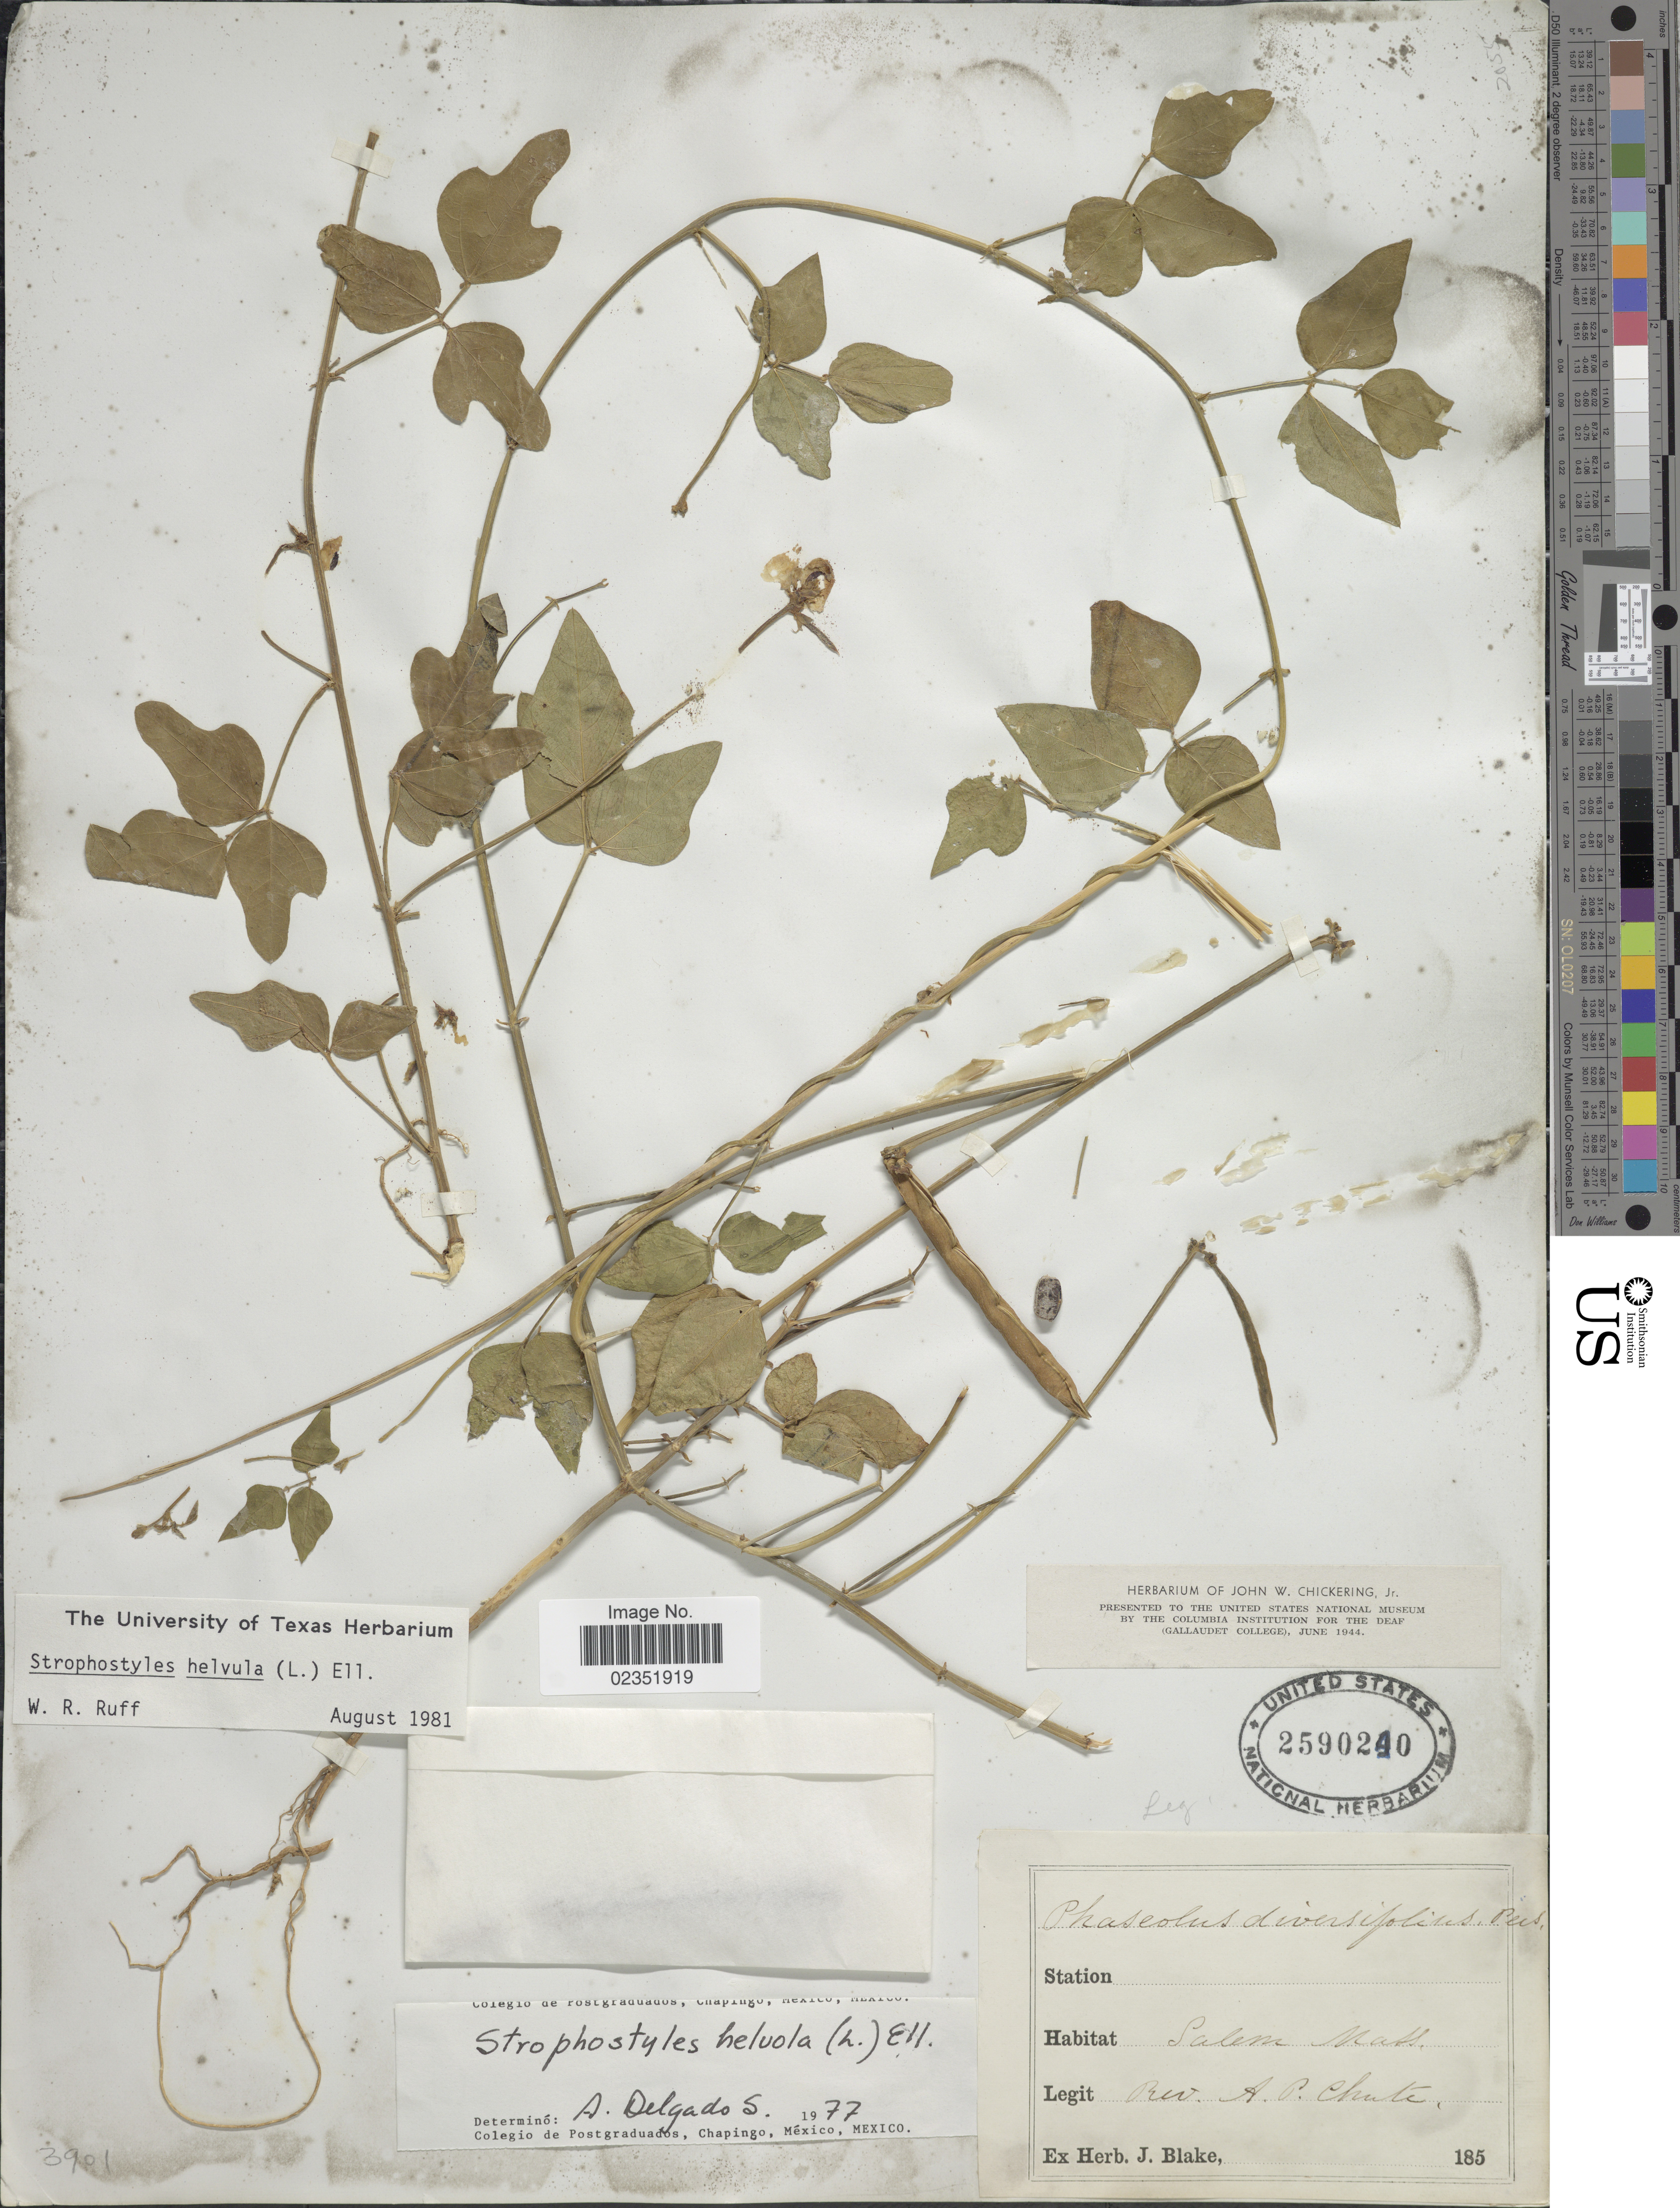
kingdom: Plantae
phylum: Tracheophyta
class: Magnoliopsida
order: Fabales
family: Fabaceae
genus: Strophostyles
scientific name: Strophostyles helvola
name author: (L.) Elliott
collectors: A. Chute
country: United States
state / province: Massachusetts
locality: Salem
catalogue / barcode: US 2590240